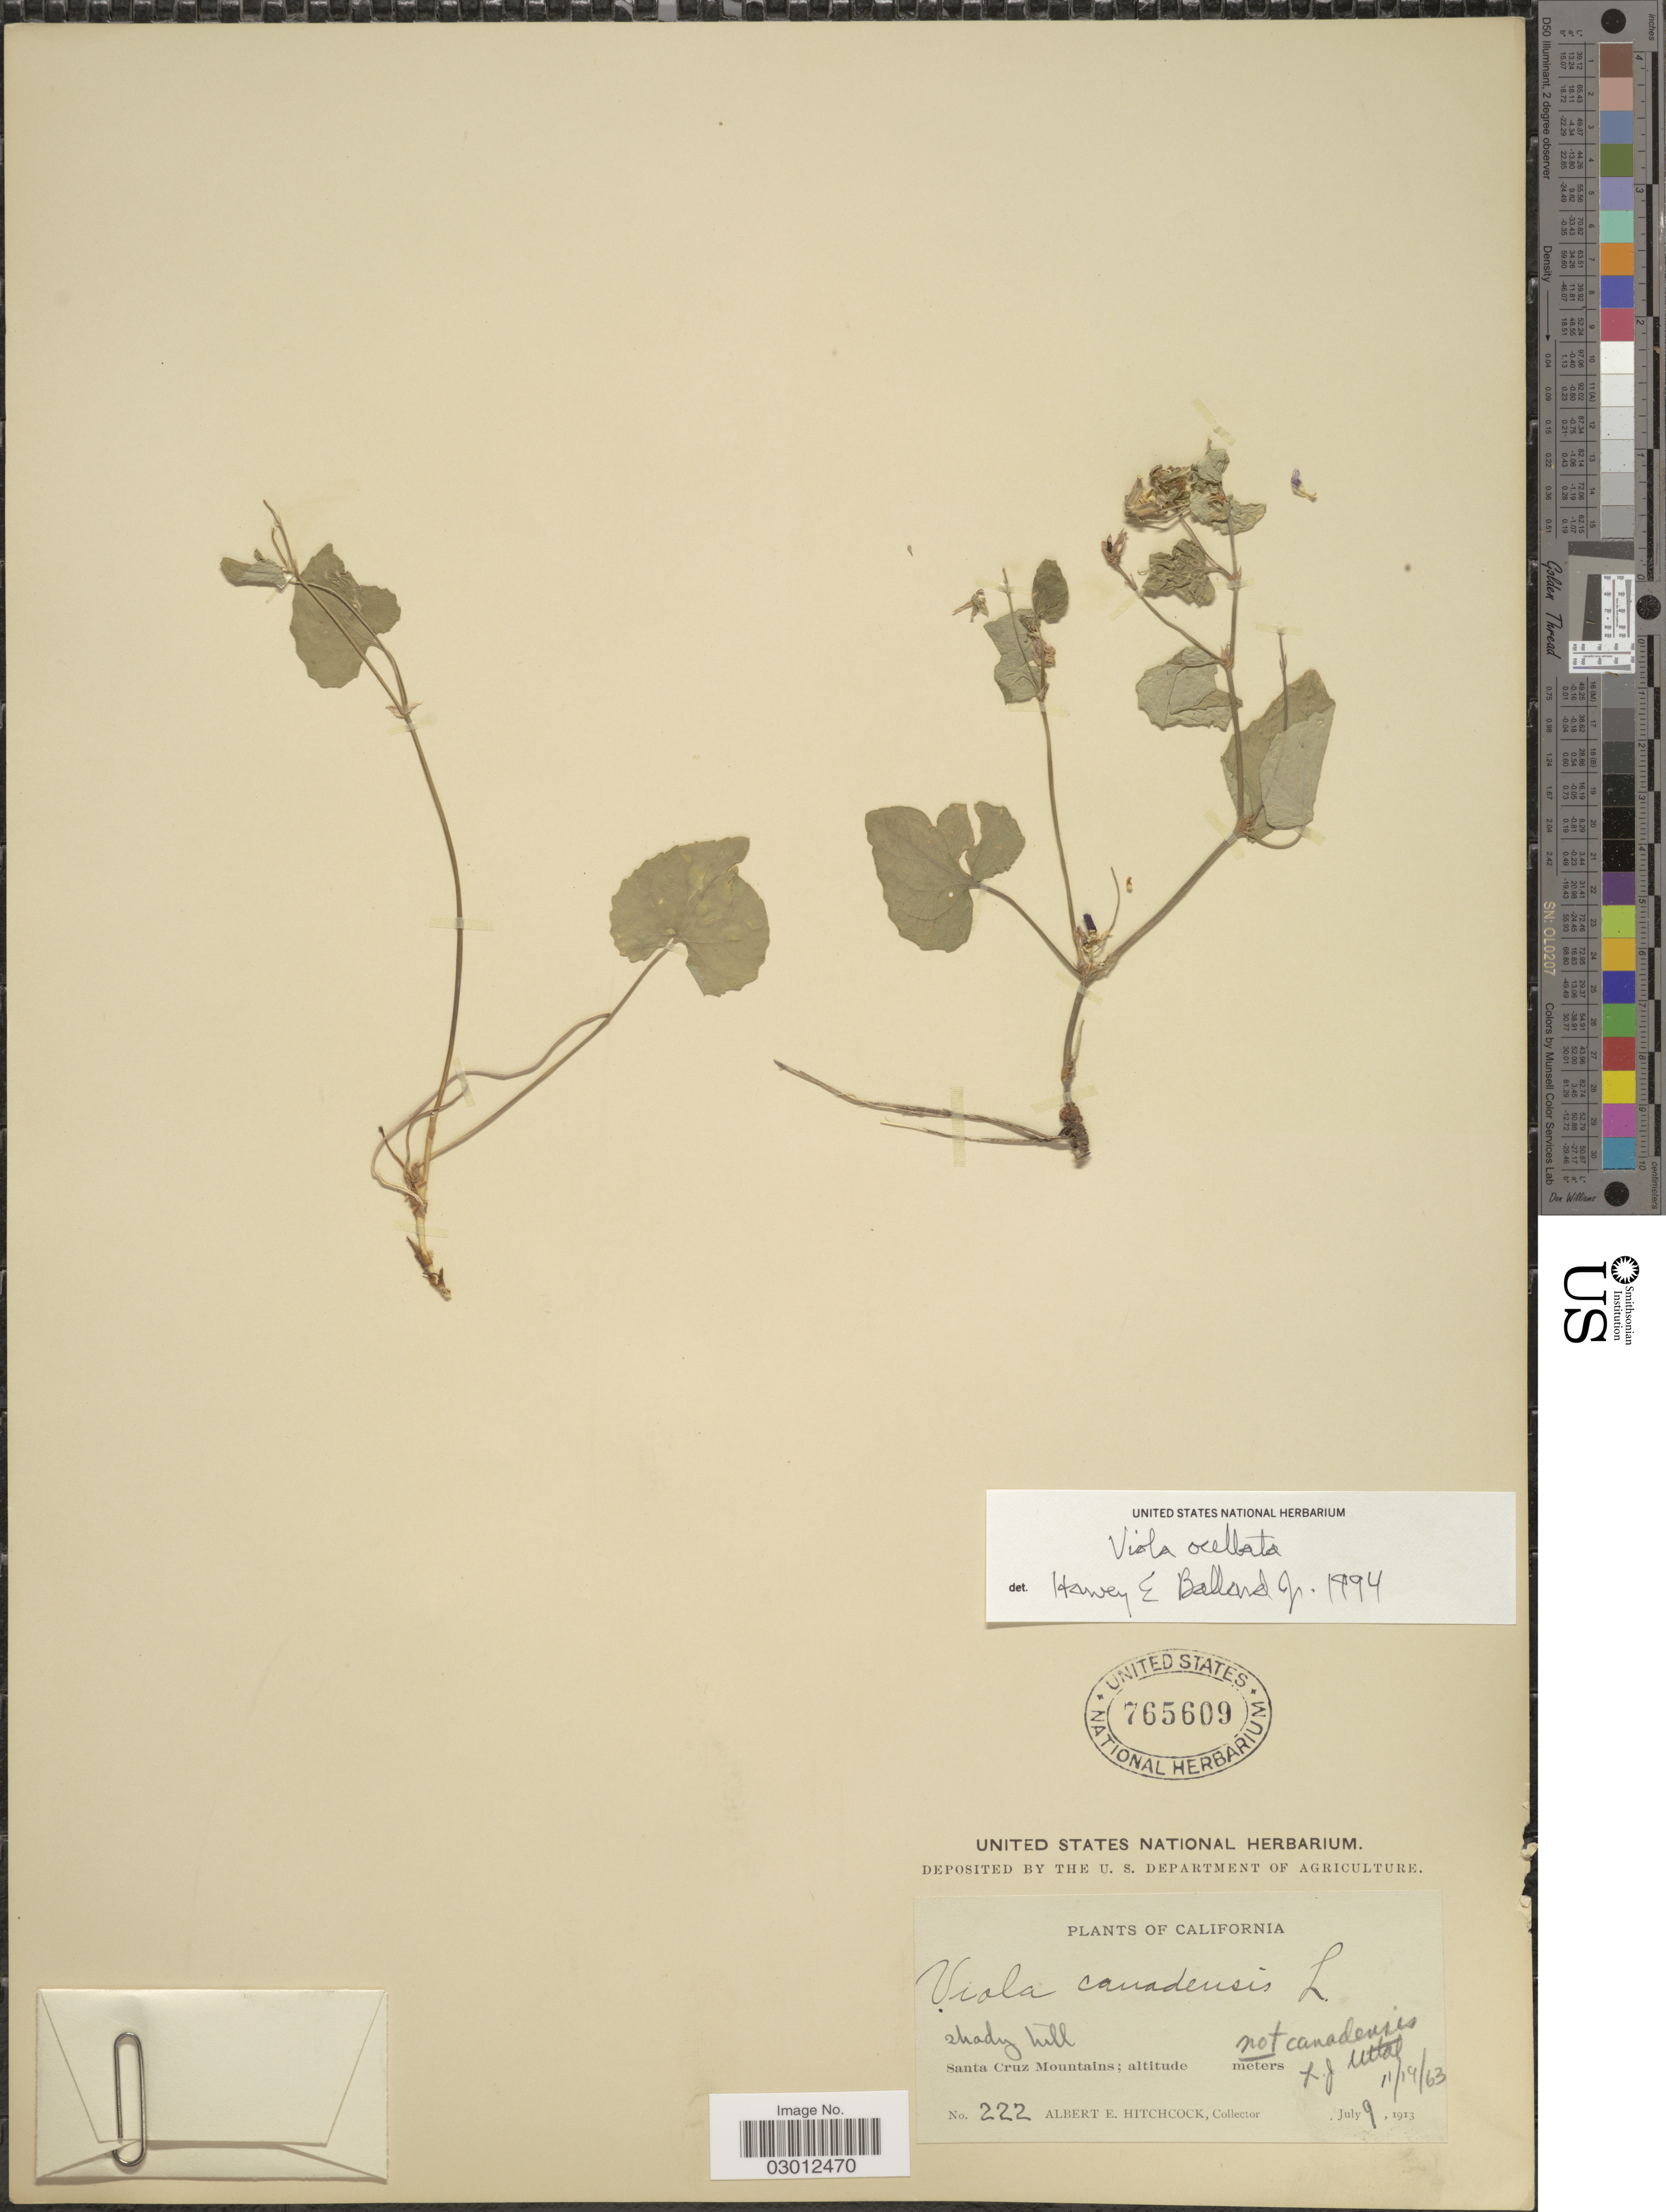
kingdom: Plantae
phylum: Tracheophyta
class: Magnoliopsida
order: Malpighiales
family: Violaceae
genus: Viola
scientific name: Viola ocellata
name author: Torr. & A. Gray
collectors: A. S. Hitchcock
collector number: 222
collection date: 1913-07-09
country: United States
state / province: California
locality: Shady hill. Santa Cruz Mountains.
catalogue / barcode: US 765609